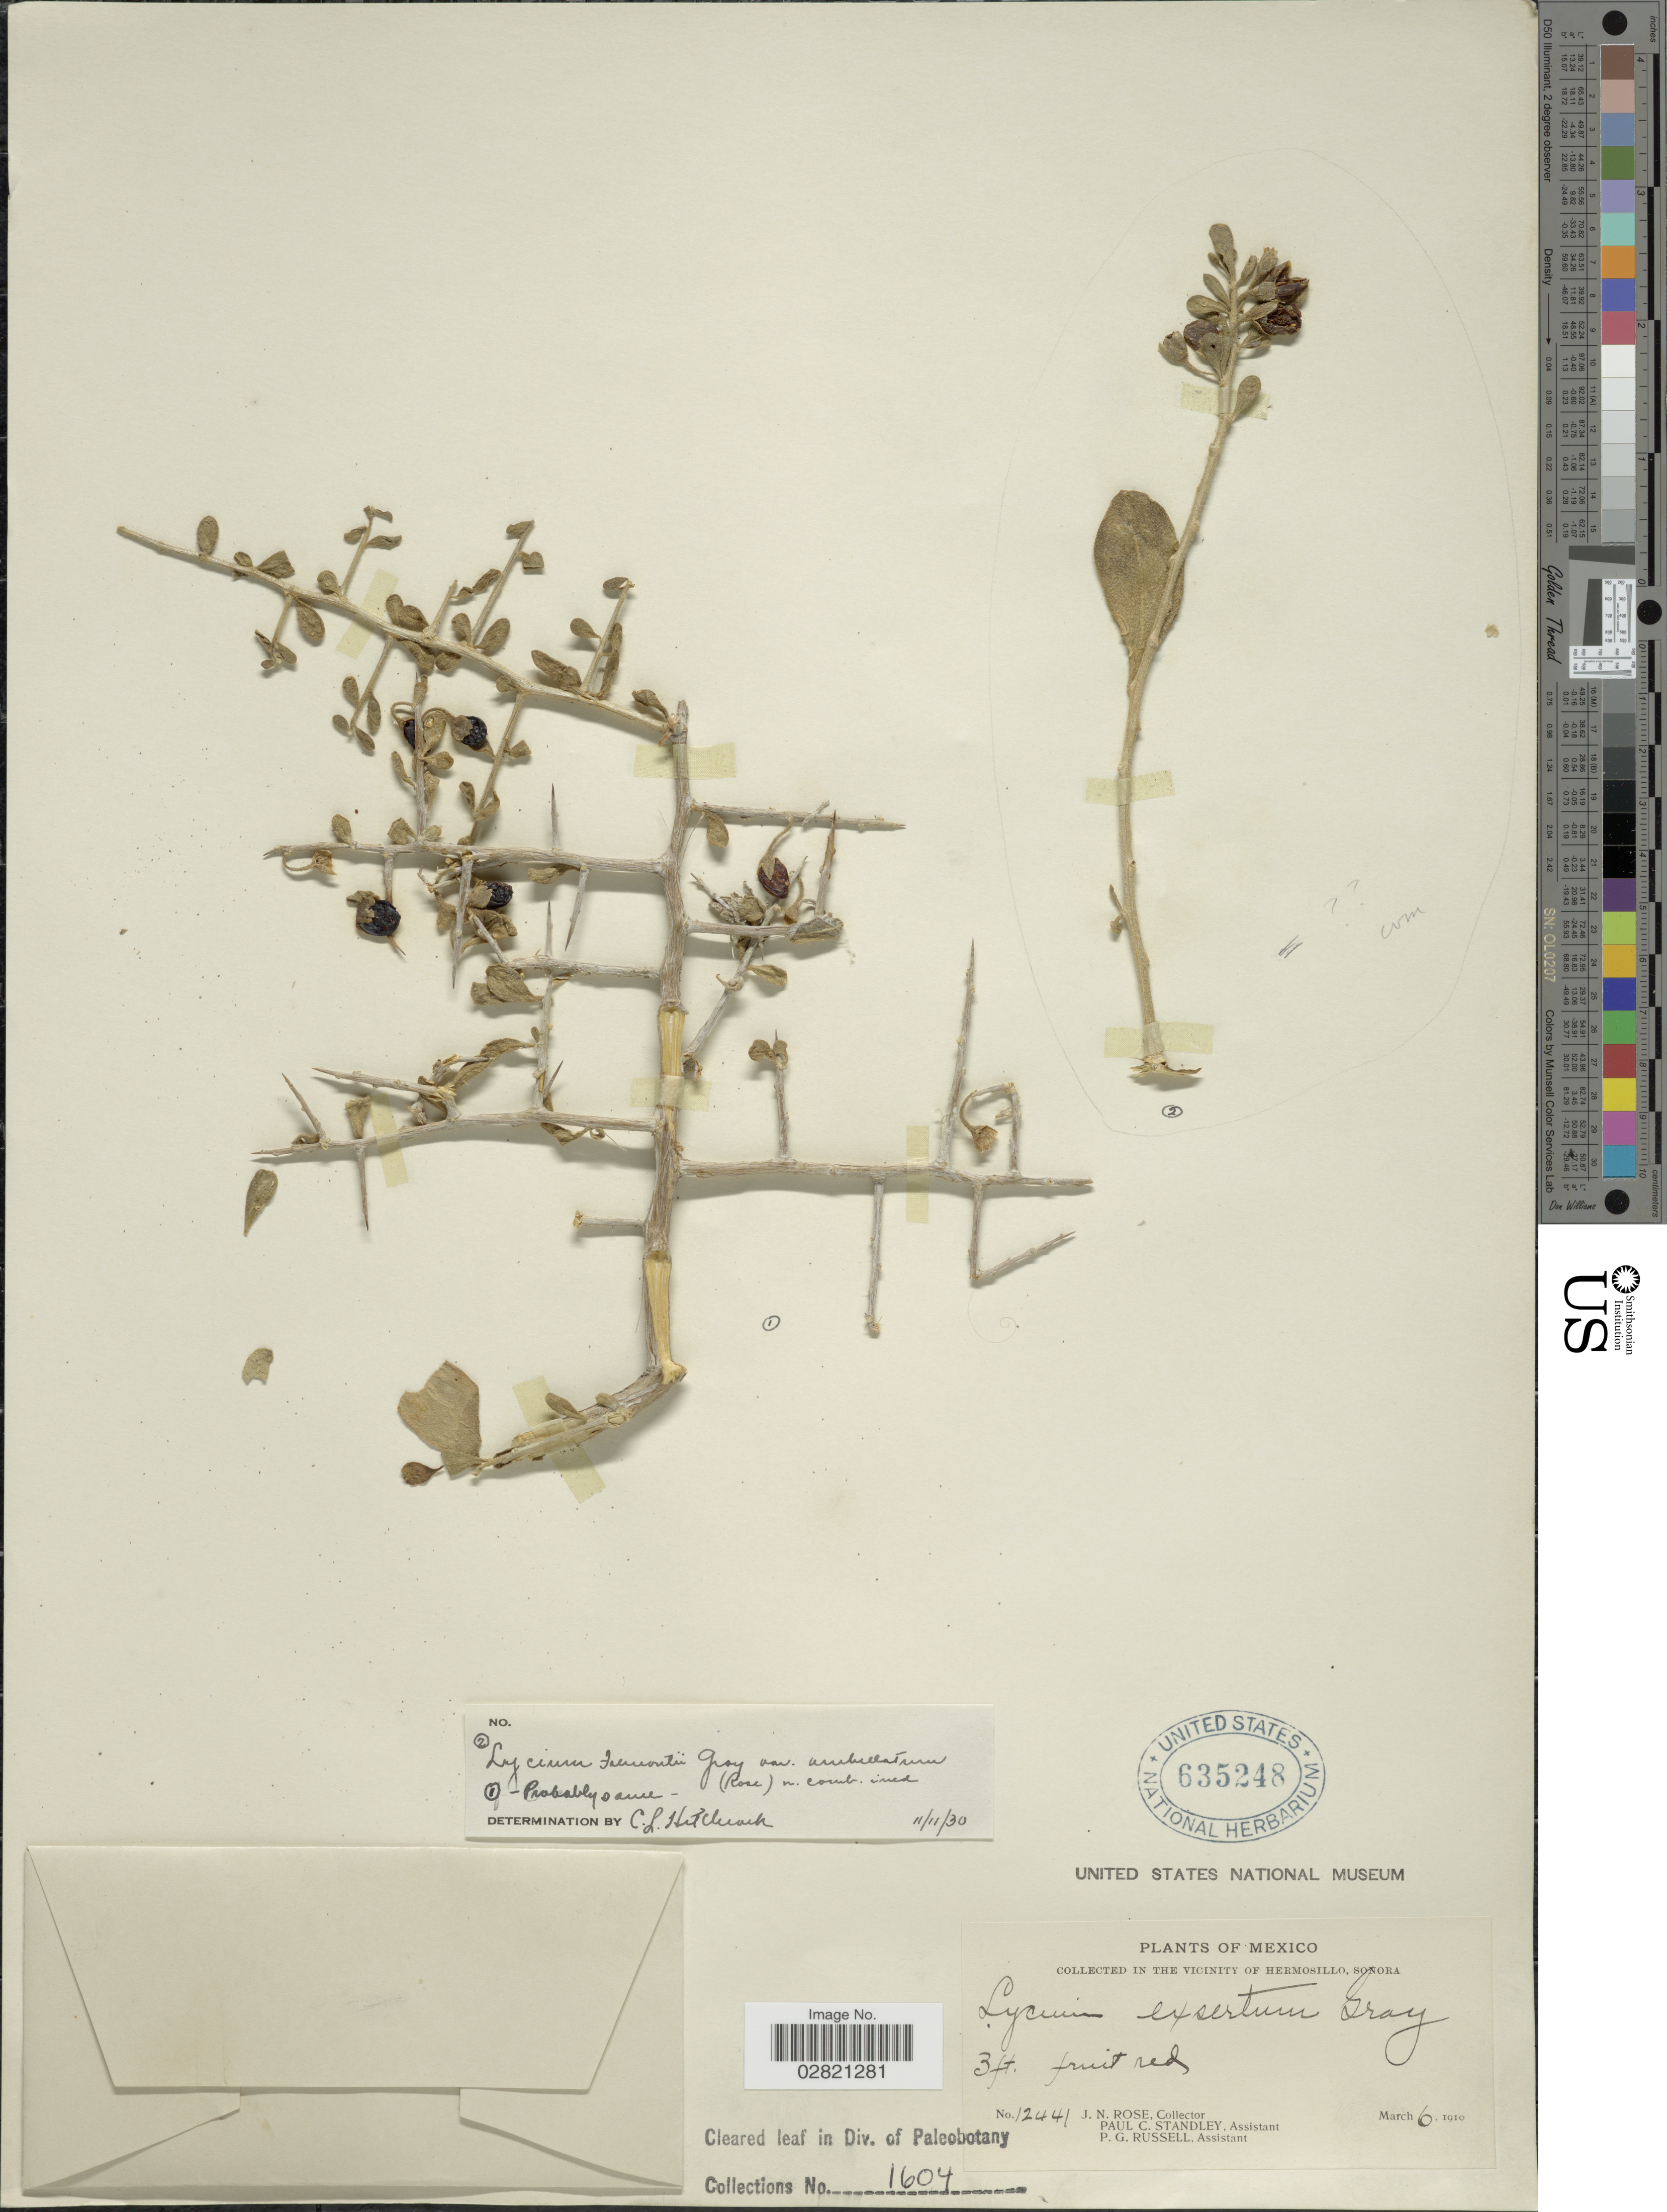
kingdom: Plantae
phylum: Tracheophyta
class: Magnoliopsida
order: Solanales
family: Solanaceae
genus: Lycium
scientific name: Lycium fremontii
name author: A. Gray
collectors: J. N. Rose, P. C. Standley & P. G. Russell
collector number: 12441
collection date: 1910-03-06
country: Mexico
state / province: Sonora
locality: Vicinity of Hermosillo.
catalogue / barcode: US 635248